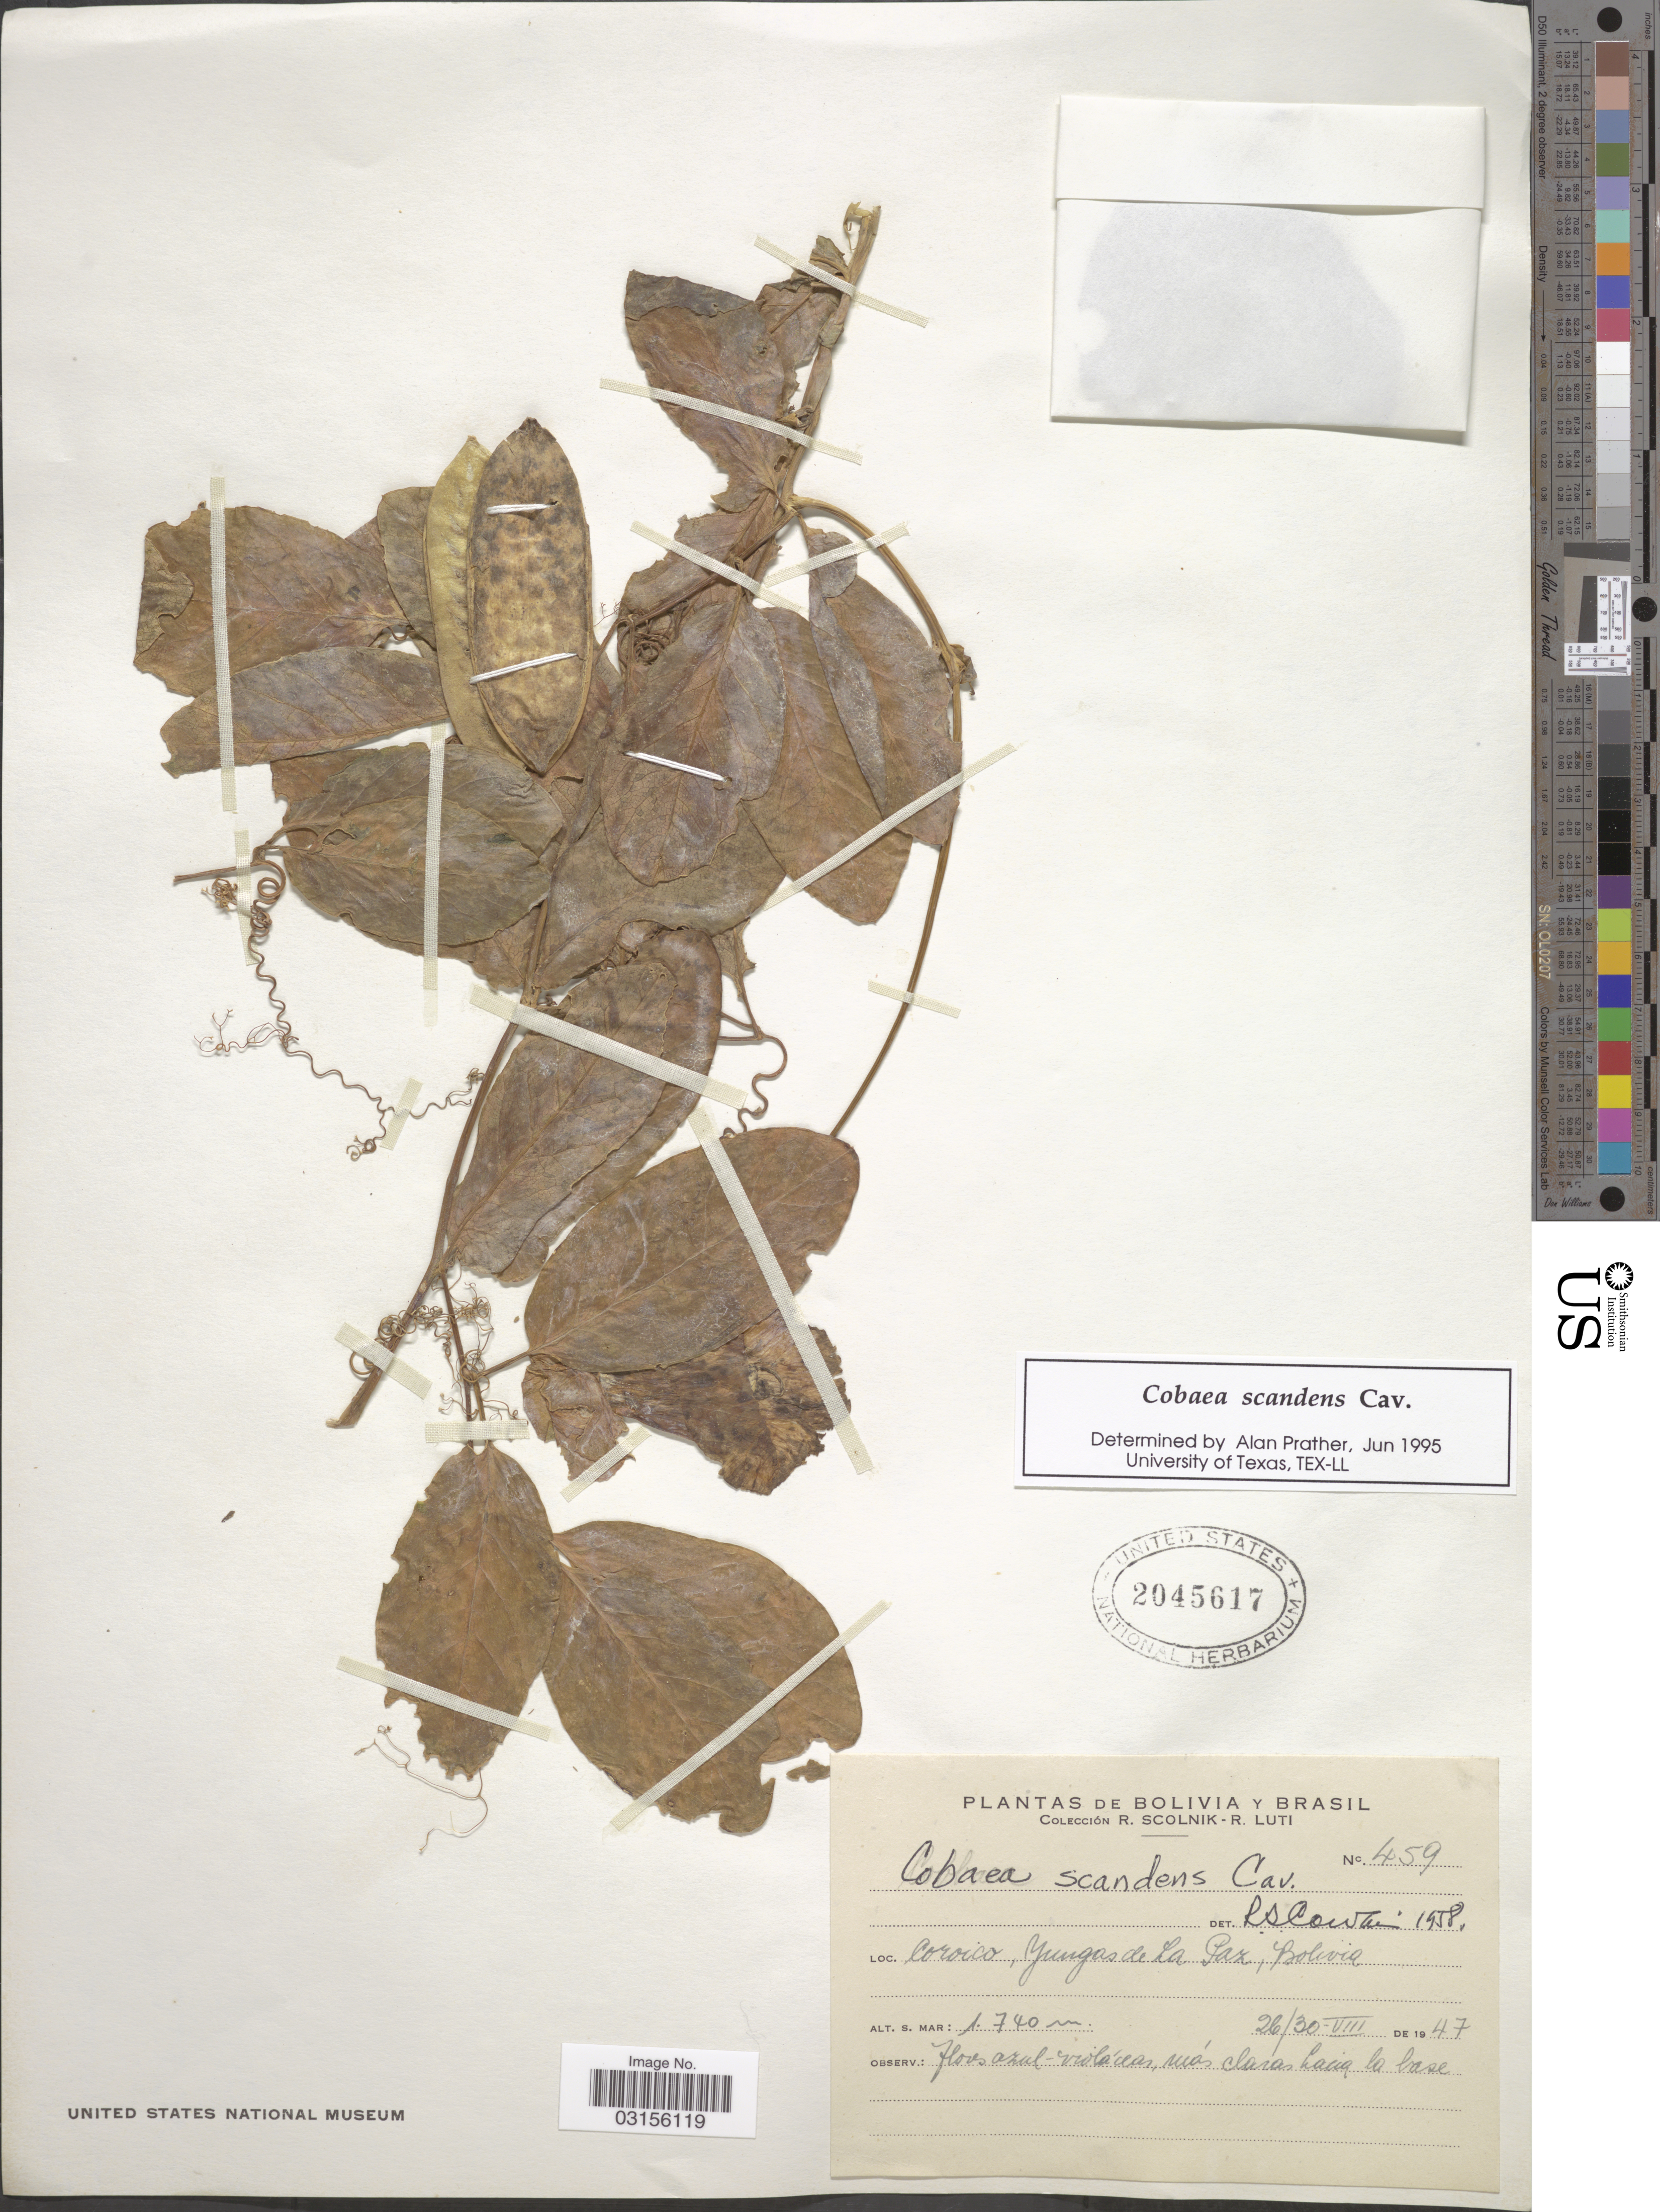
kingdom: Plantae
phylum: Tracheophyta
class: Magnoliopsida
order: Ericales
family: Polemoniaceae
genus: Cobaea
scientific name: Cobaea scandens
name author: Cav.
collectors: R. Scolnik & R. Luti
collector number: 459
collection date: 1947-08-26/1947-08-30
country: Bolivia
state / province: La Paz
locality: Coroico, Yungas de La Paz.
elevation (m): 1740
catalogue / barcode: US 2045617